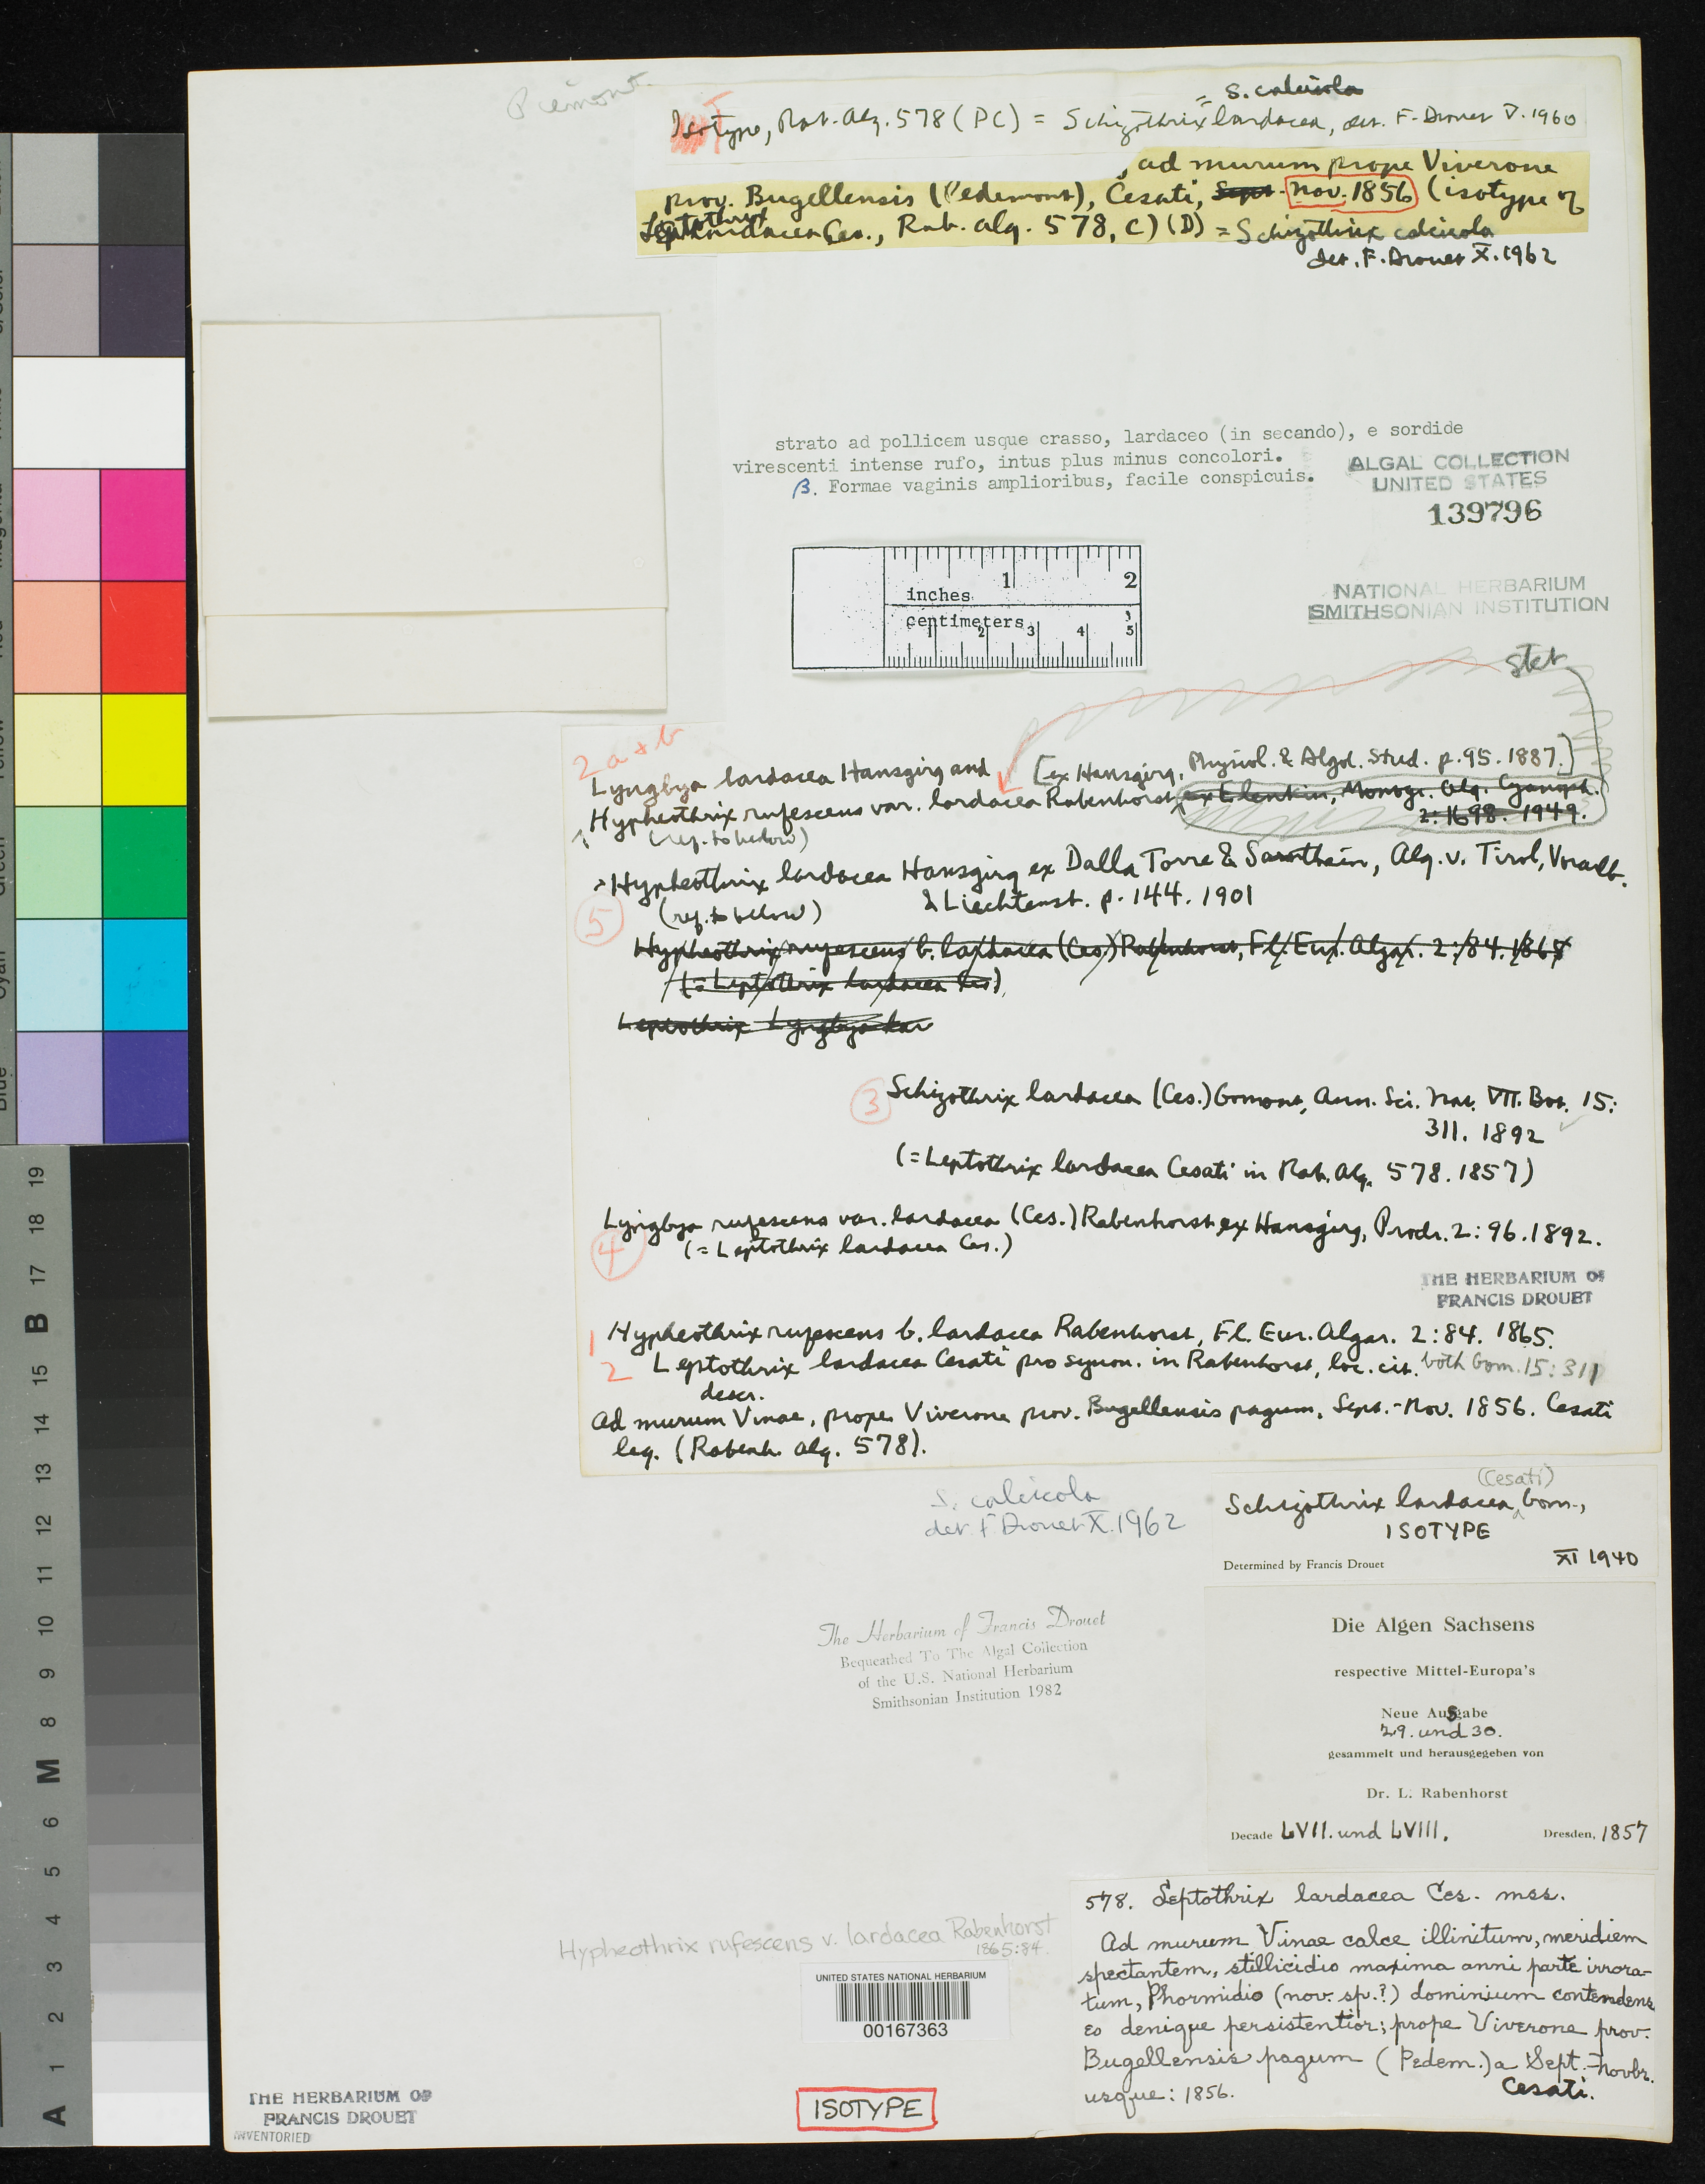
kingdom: Bacteria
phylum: Cyanobacteria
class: Cyanobacteriia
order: Cyanobacteriales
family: Oscillatoriaceae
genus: Hypheothrix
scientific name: Hypheothrix rufescens var. lardacea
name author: Rabenh.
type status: Isotype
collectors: V. de Cesati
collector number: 578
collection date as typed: Nov 1856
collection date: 1856-11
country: Italy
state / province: Piedmont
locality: Near Viverone, Vercelli Province.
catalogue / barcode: US 139796